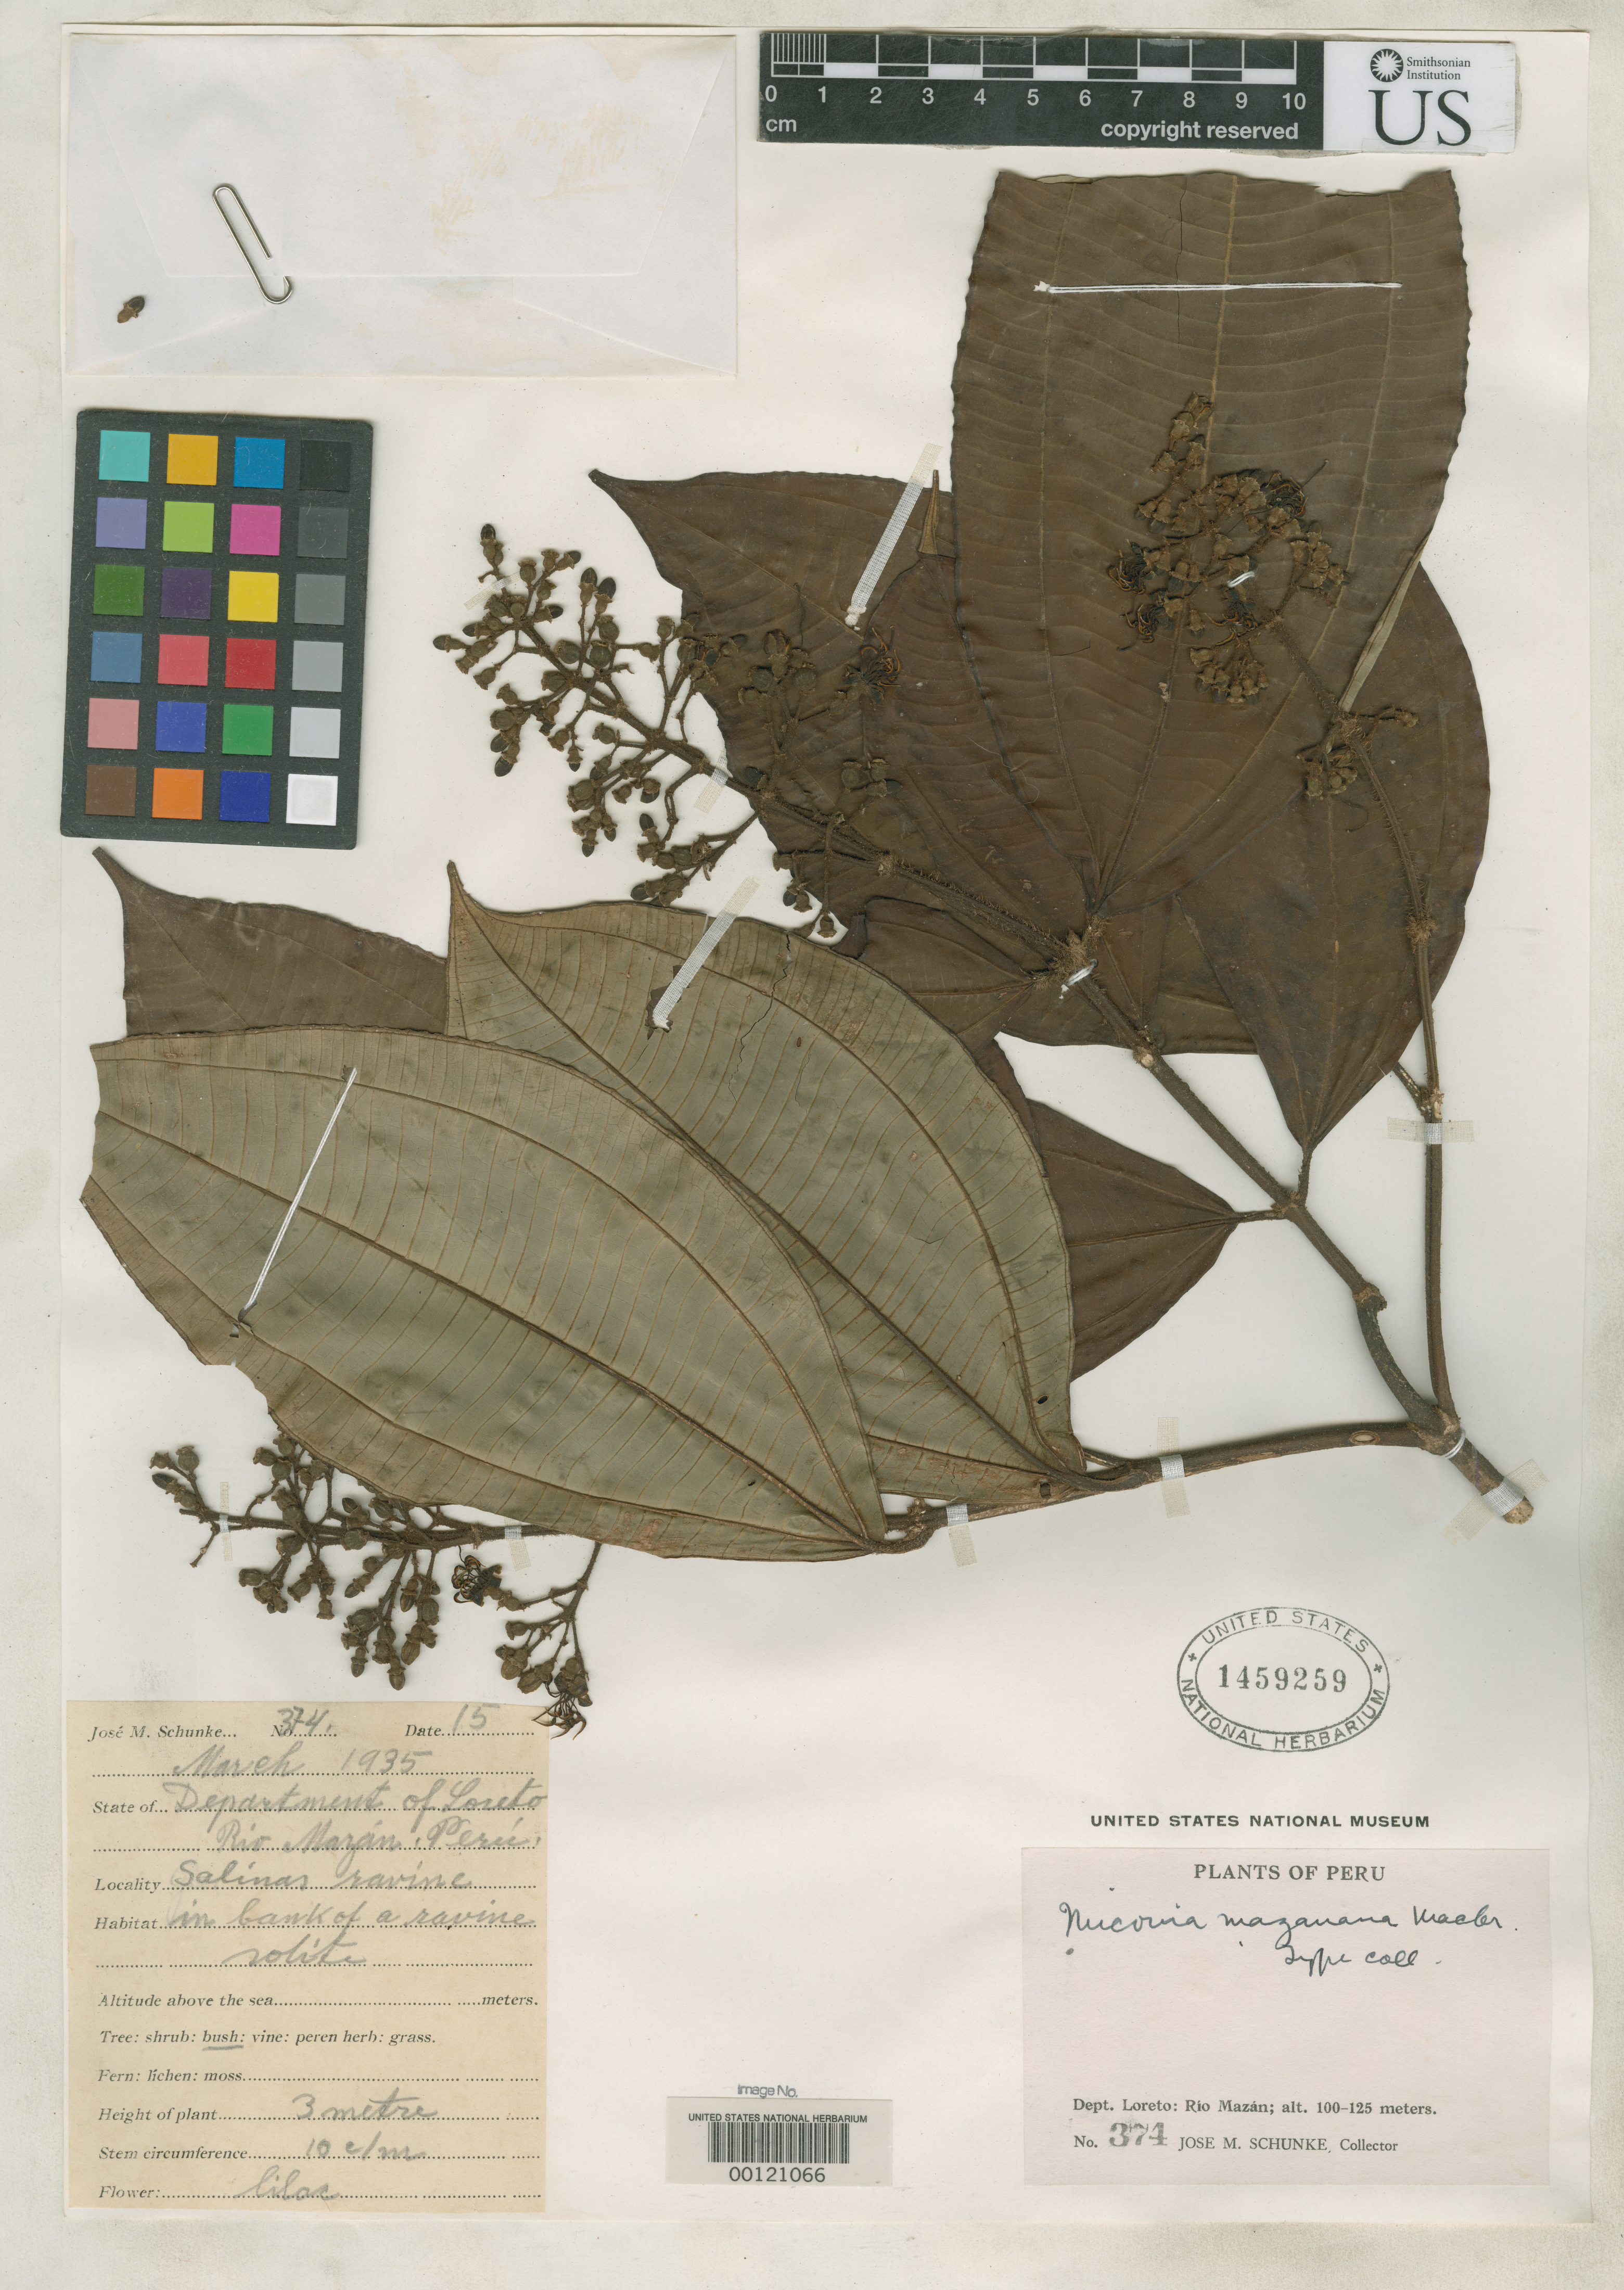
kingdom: Plantae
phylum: Tracheophyta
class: Magnoliopsida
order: Myrtales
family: Melastomataceae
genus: Miconia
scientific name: Miconia mazanana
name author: J.F. Macbr.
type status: Isotype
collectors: J. M. Schunke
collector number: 374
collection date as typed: Mar 1935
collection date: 1935-03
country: Peru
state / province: Loreto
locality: Rio Mazan, Salinas.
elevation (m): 100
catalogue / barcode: US 1459259